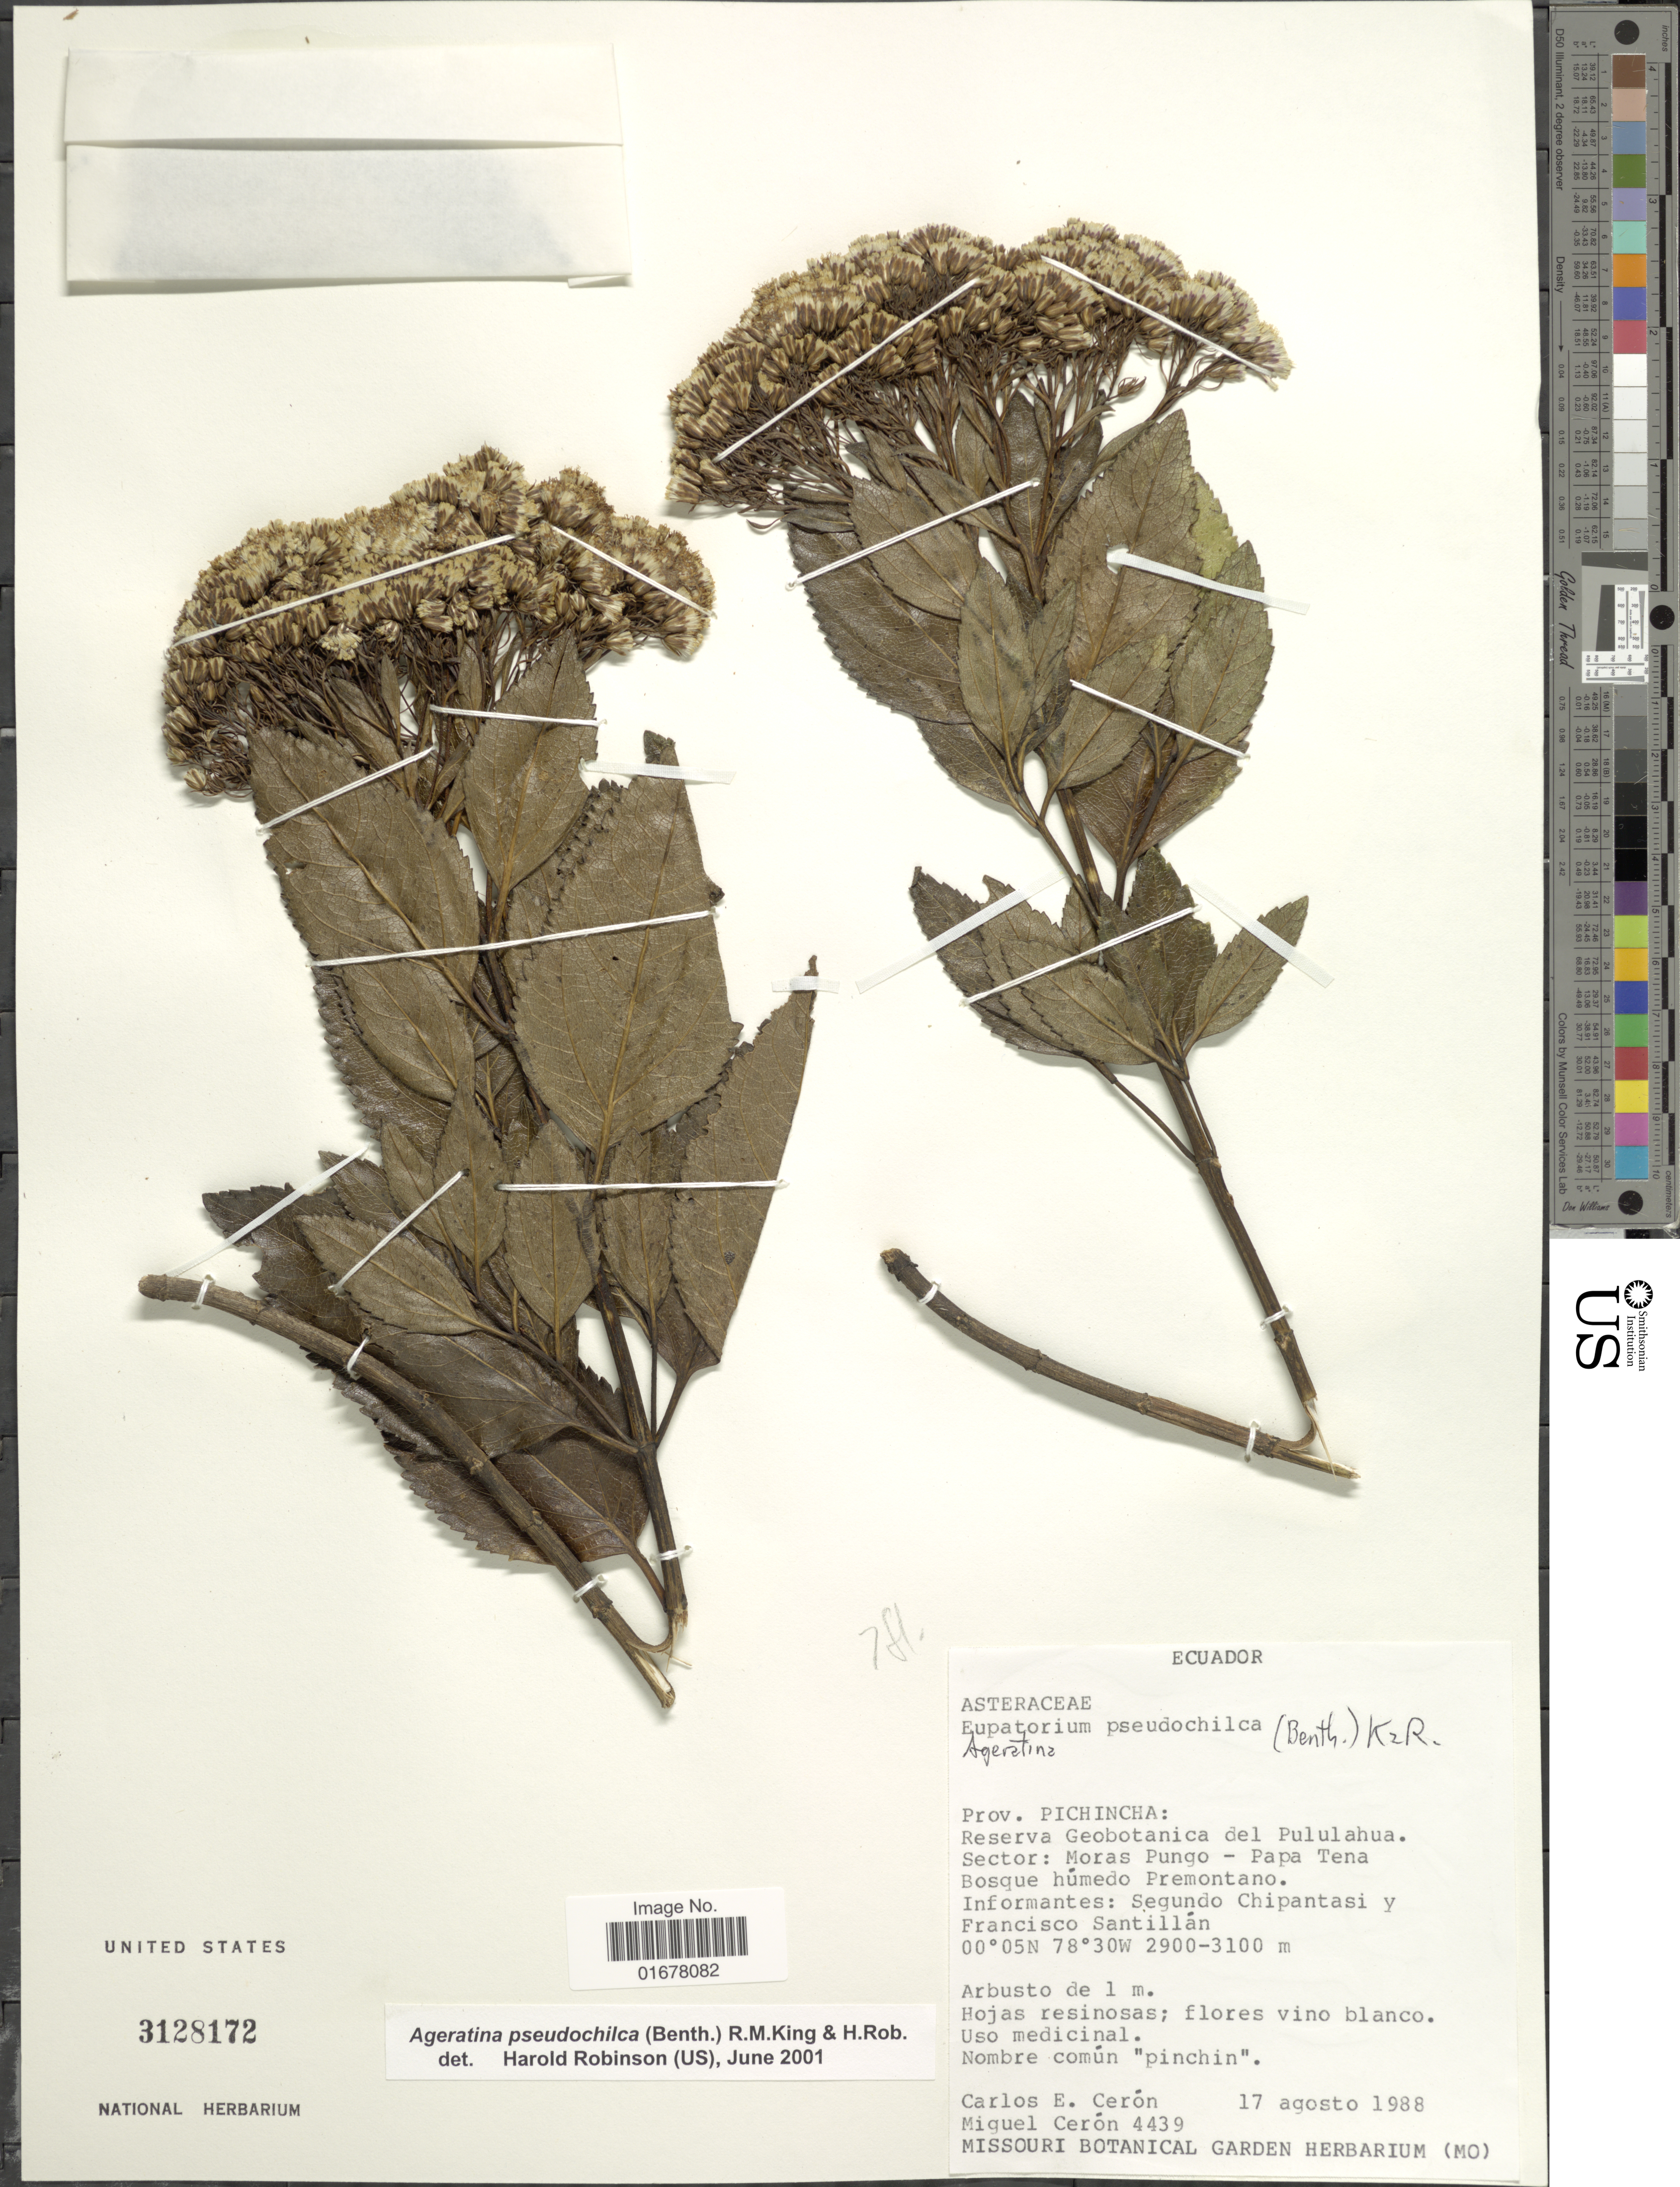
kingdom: Plantae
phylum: Tracheophyta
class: Magnoliopsida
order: Asterales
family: Asteraceae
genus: Ageratina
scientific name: Ageratina pseudochilca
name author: (Benth.) R.M. King & H. Rob.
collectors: C. E. Cerón M. & M. Ceron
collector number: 4439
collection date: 1988-08-17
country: Ecuador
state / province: Pichincha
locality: Prov. Pichincha: Reserva Geobotanica del Pululahua, Sector: Moras Pungo -Papa Tena, Bosque humedo Premontano, Informantes: Segundo Chipantasi y Francisco Santillan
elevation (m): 2900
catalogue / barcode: US 3128172